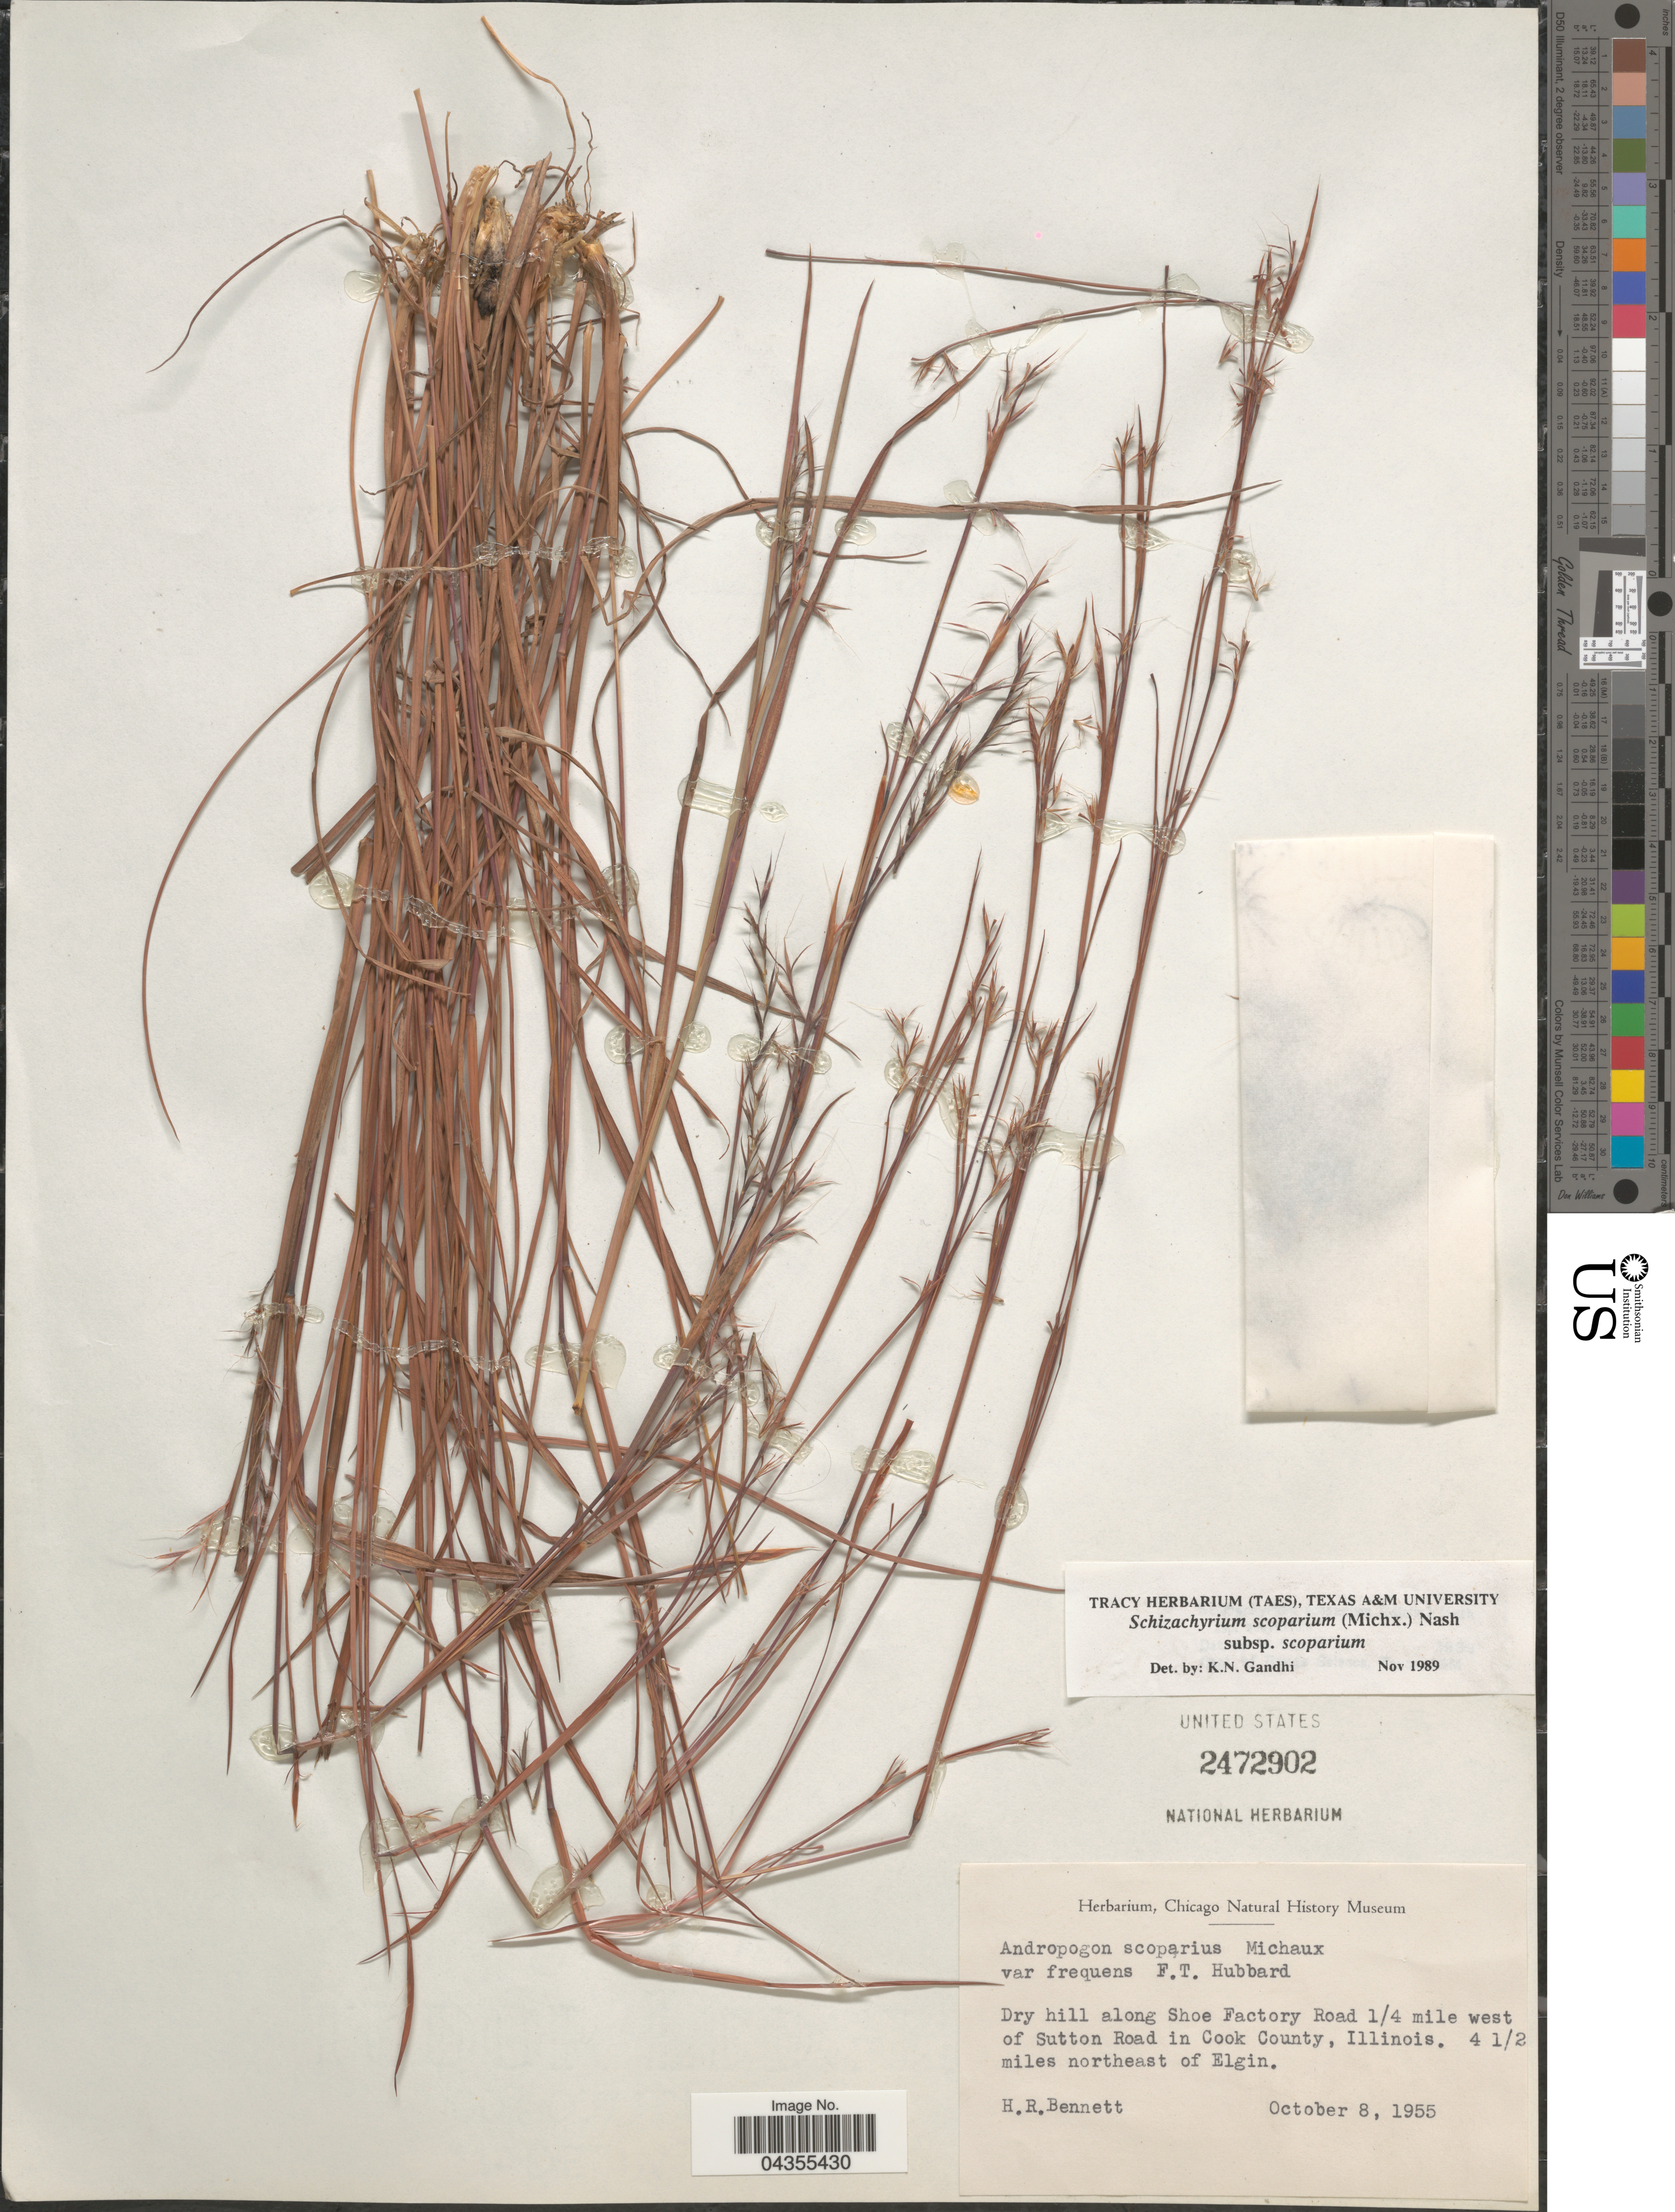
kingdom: Plantae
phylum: Tracheophyta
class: Liliopsida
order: Poales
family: Poaceae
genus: Schizachyrium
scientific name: Schizachyrium scoparium var. scoparium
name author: (Michx.) Nash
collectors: H. R. Bennett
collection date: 1955-10-08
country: United States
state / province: Illinois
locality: Dry hill along Shoe Factory Road 1/4 mile west of Sutton Road in Cook County. 4 1/2 miles northeast of Elgin.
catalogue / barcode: US 2472902